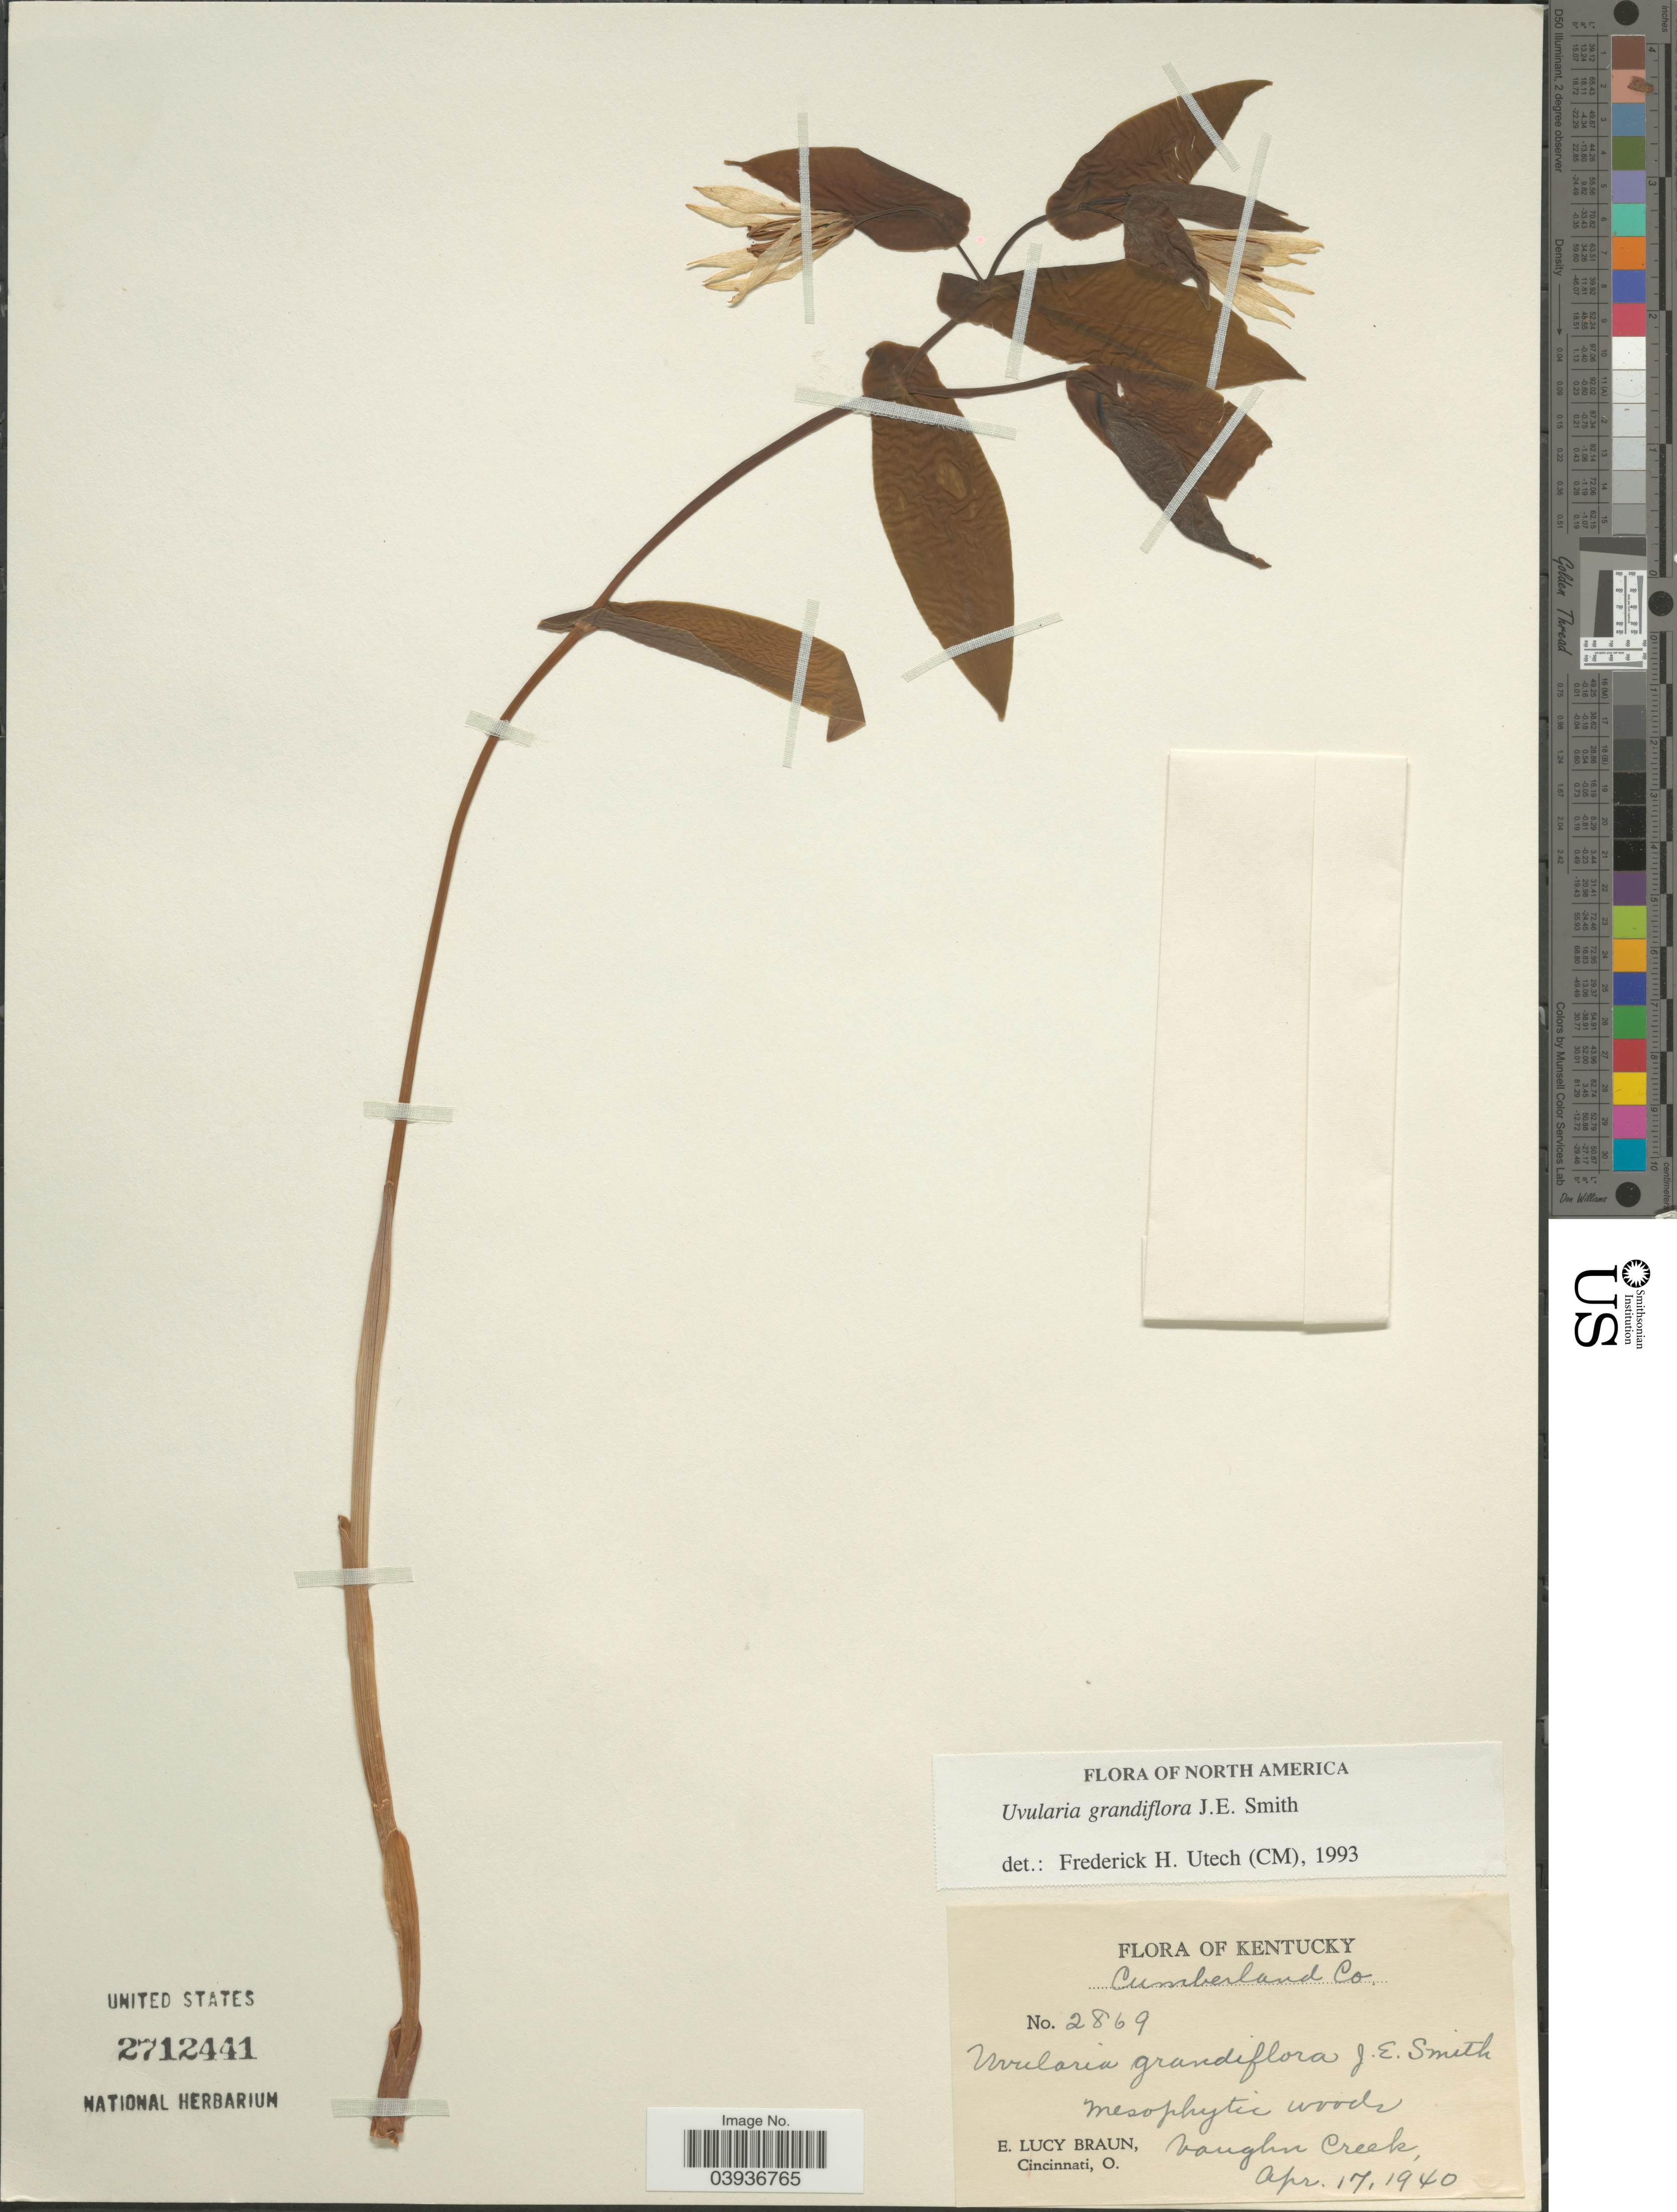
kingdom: Plantae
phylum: Tracheophyta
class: Liliopsida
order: Liliales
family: Colchicaceae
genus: Uvularia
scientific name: Uvularia grandiflora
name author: Sm.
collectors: E. L. Braun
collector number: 2869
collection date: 1940-04-17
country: United States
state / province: Kentucky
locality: Cumberland Co. Vaughn Creek.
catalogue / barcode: US 2712441